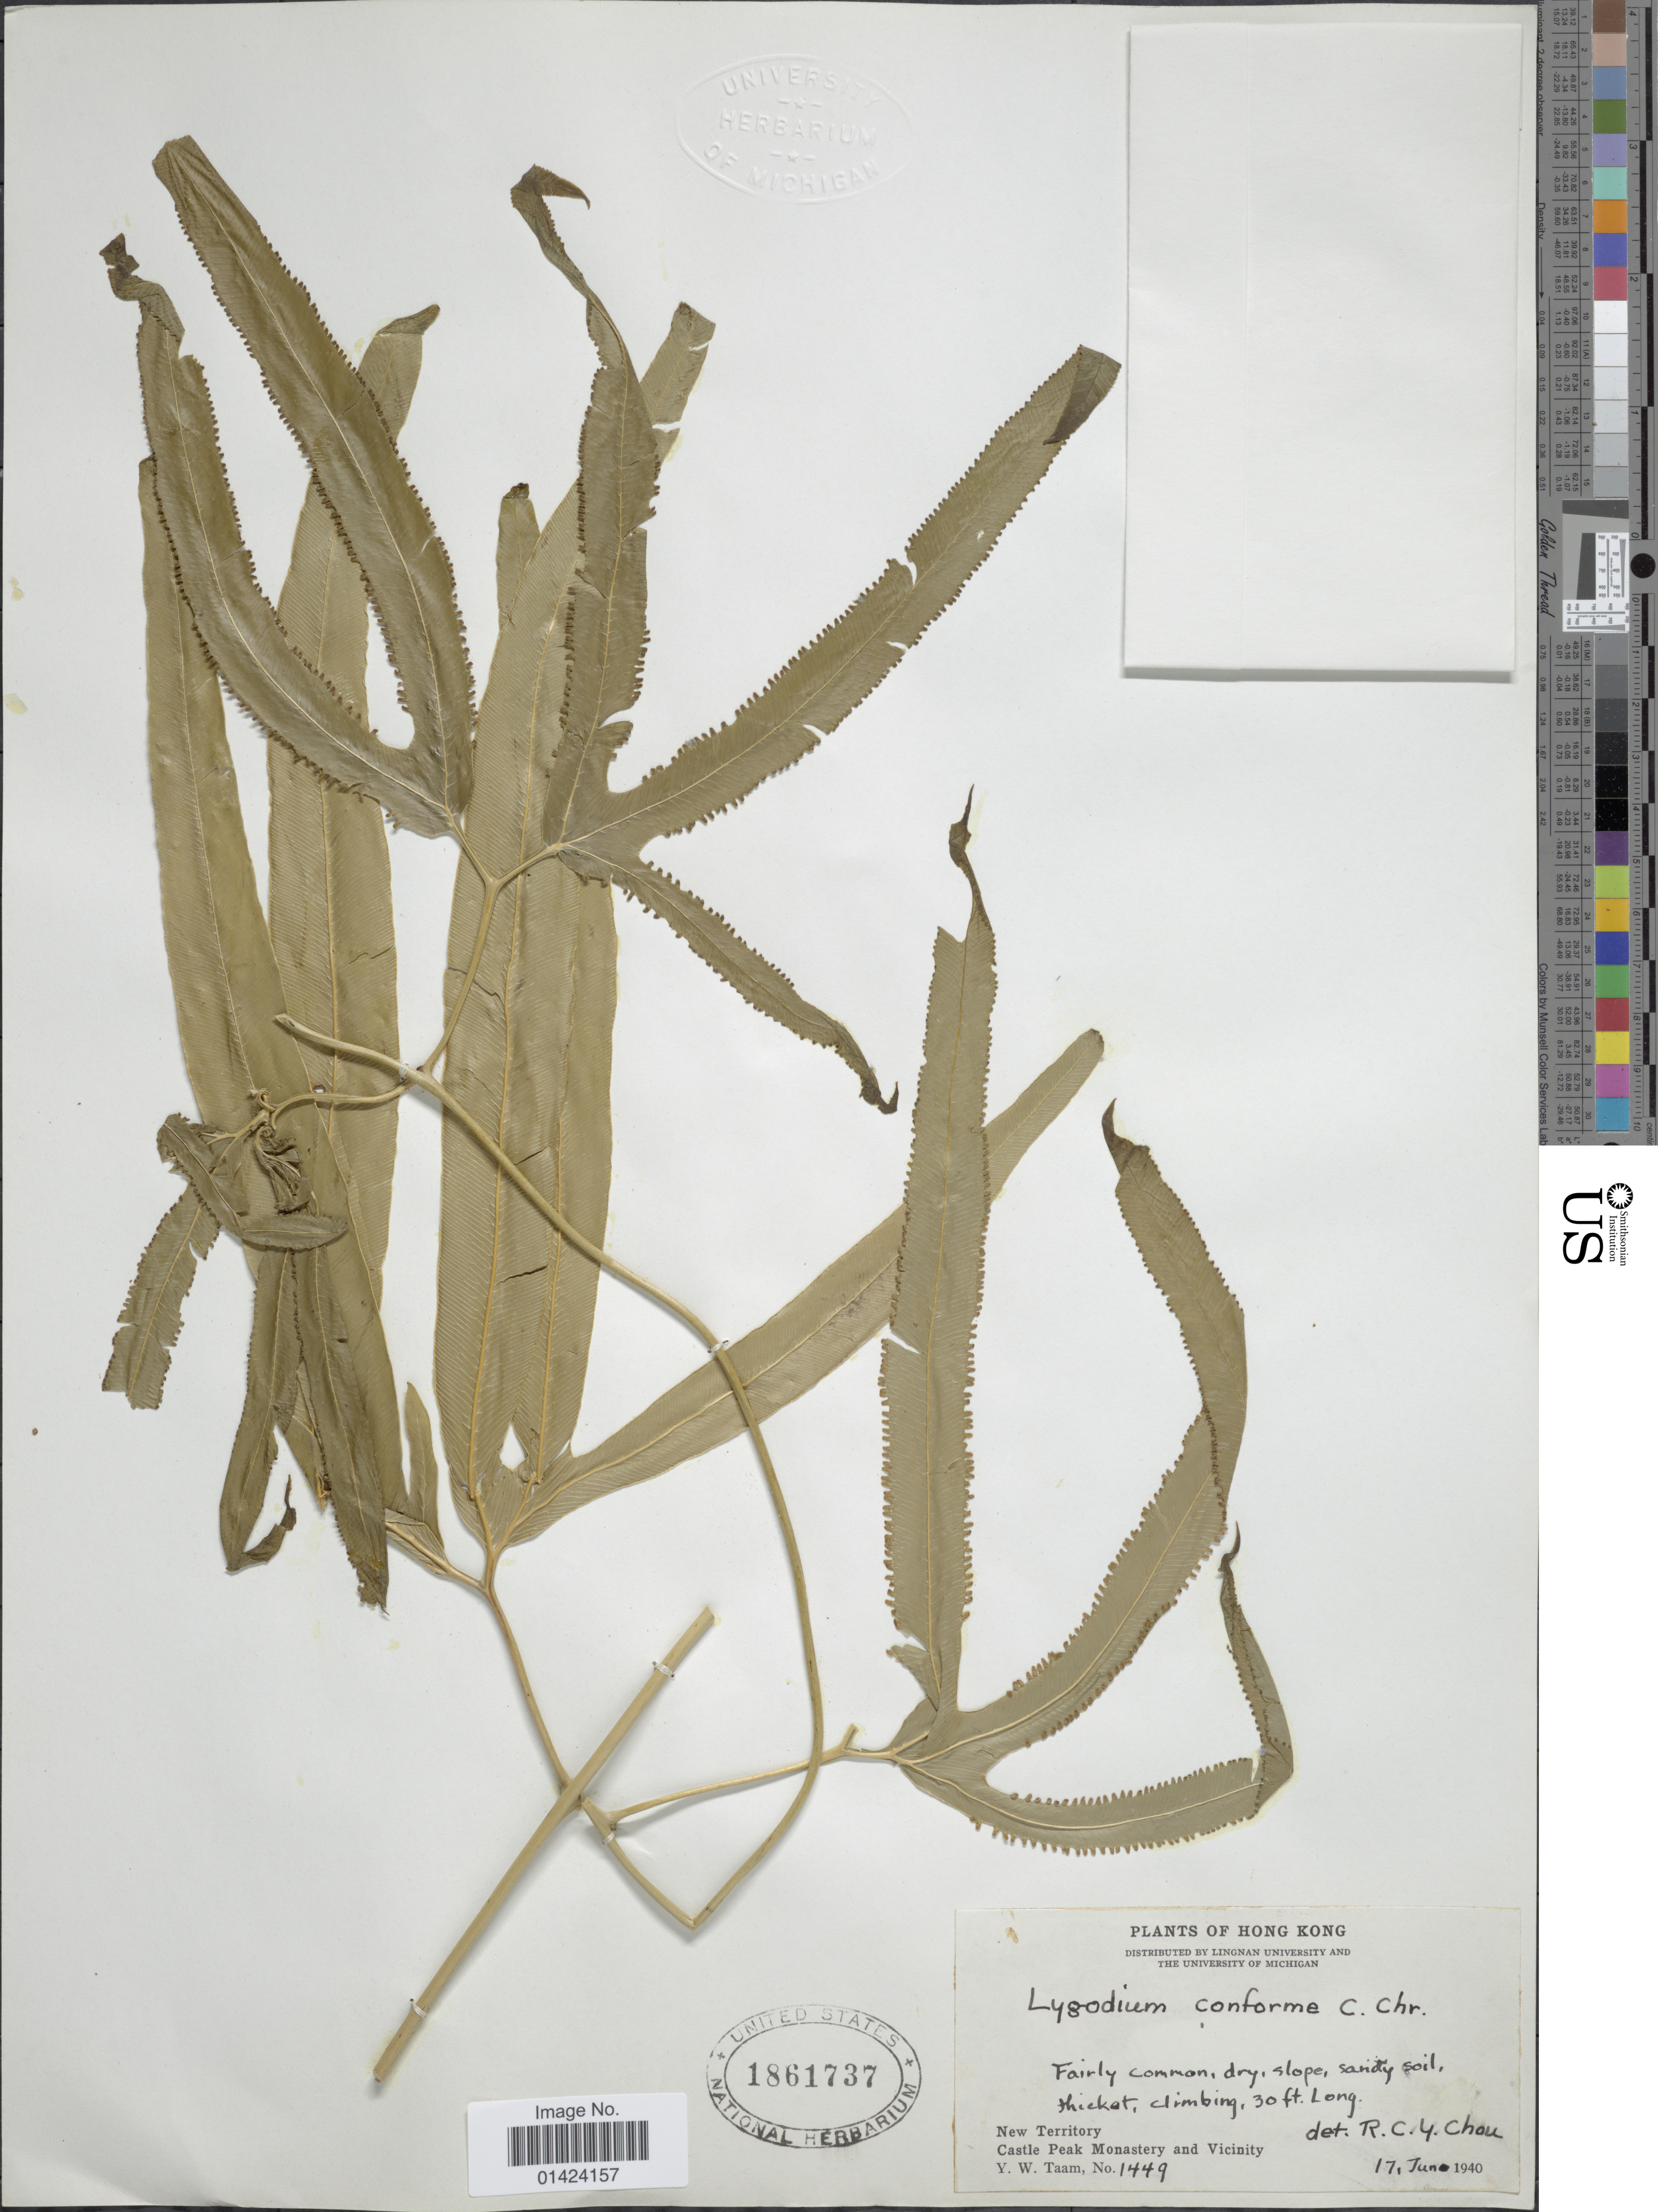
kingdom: Plantae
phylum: Tracheophyta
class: Polypodiopsida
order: Schizaeales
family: Lygodiaceae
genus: Lygodium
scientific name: Lygodium circinnatum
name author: (Burm. f.) Sw.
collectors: Y. W. Taam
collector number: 1449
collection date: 1940-06-17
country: China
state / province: Hong Kong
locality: Hong Kong, New Territorym Castle Peak Monastery and vicinity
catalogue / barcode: US 1861737